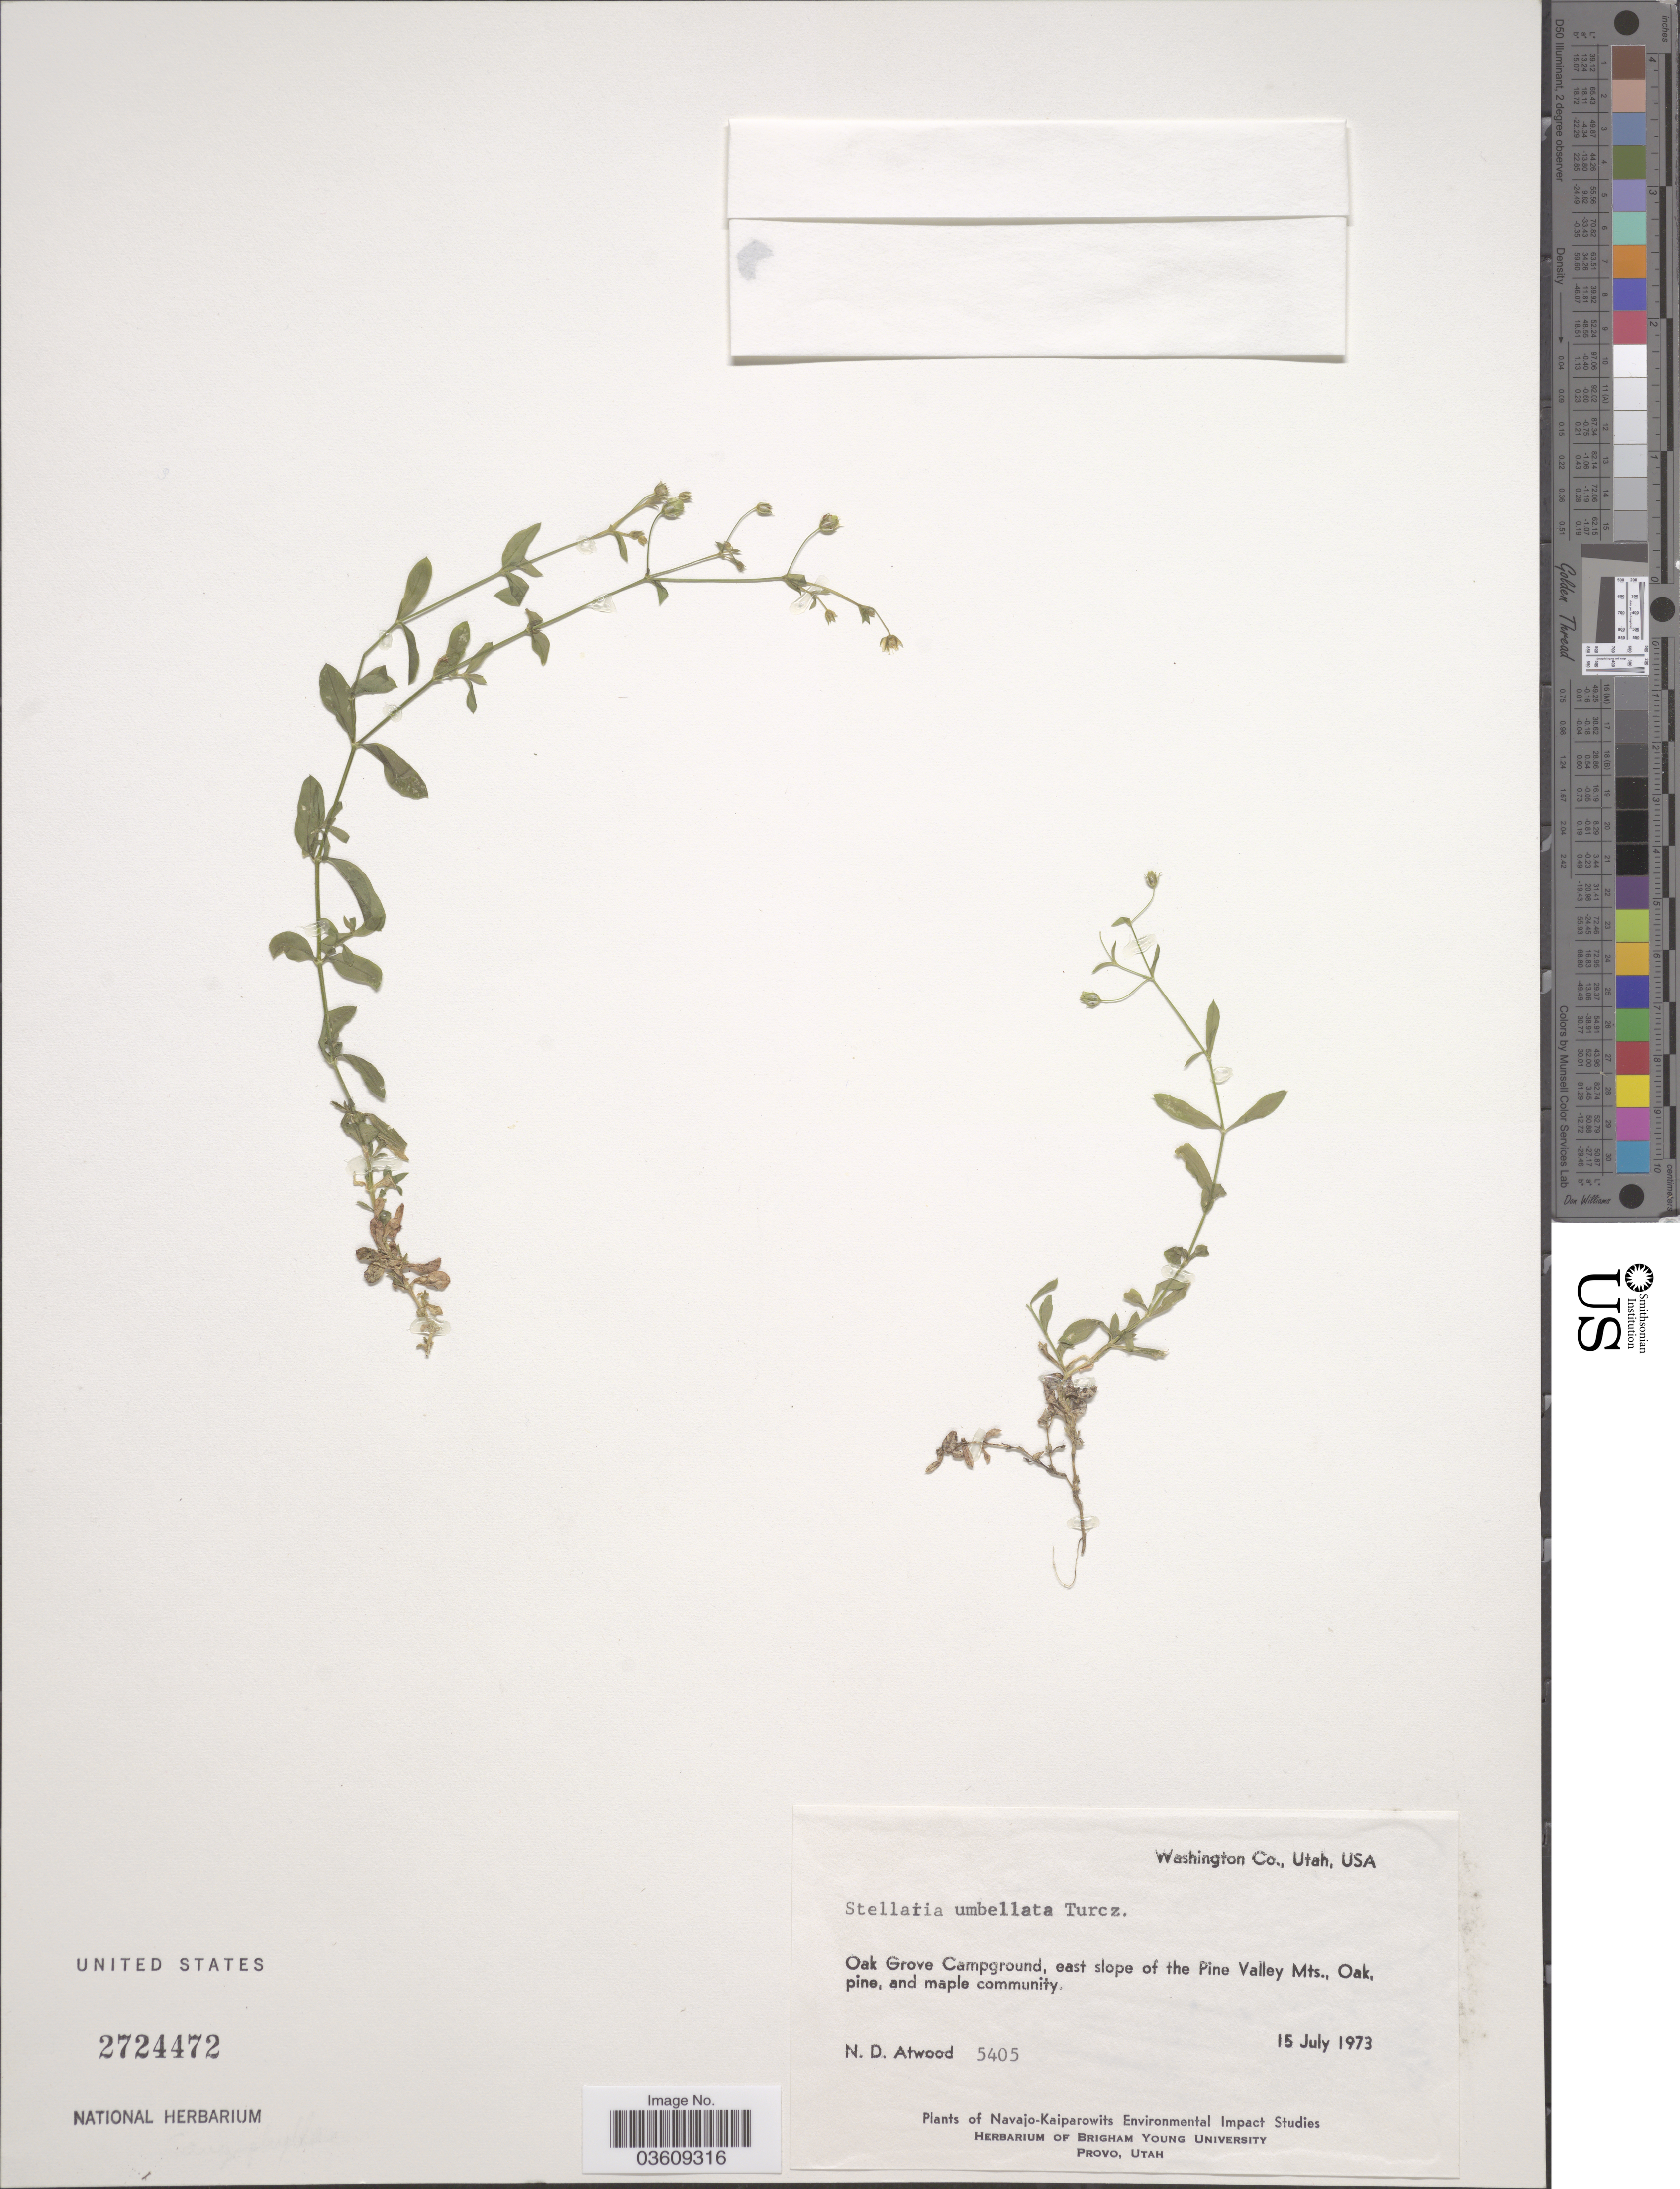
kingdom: Plantae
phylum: Tracheophyta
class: Magnoliopsida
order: Caryophyllales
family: Caryophyllaceae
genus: Stellaria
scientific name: Stellaria umbellata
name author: Turcz.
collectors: N. Atwood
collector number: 5405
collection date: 1973-07-15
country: United States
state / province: Utah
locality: Washington Co., USA. Oak Grove Campground, east slope of the Pine Valley Mts.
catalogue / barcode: US 2724472